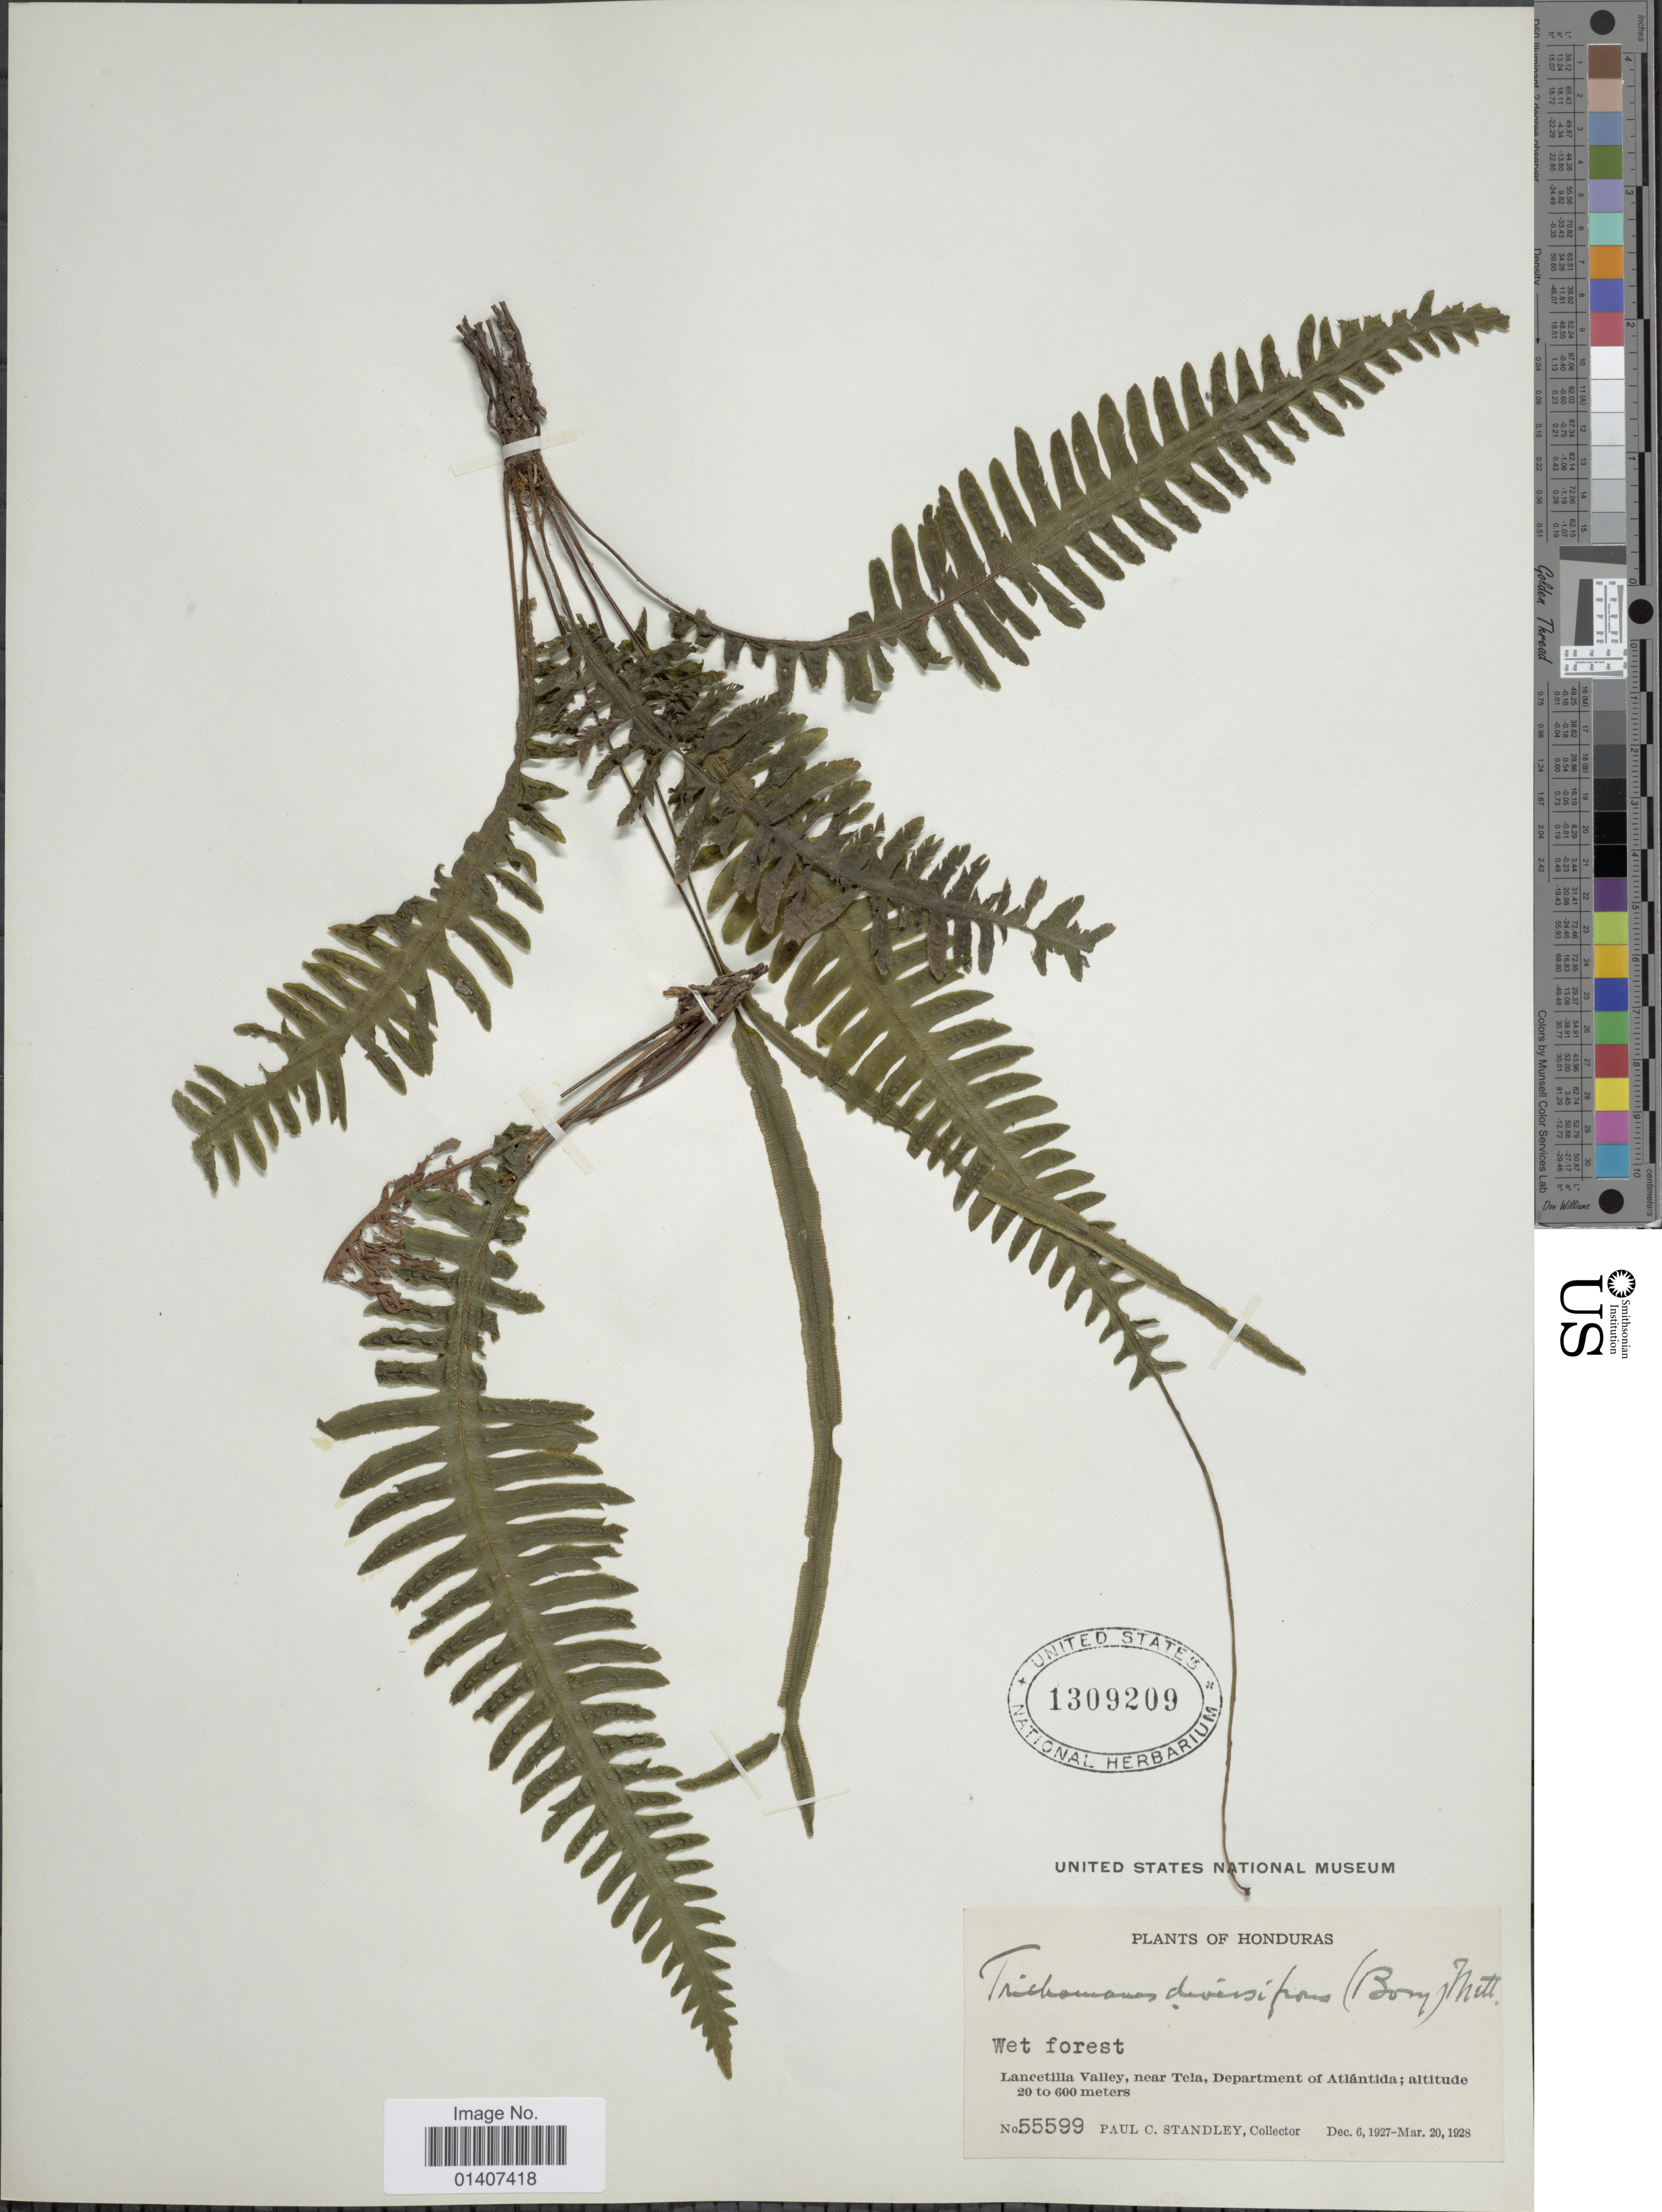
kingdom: Plantae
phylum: Tracheophyta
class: Polypodiopsida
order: Hymenophyllales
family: Hymenophyllaceae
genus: Trichomanes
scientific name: Trichomanes diversifrons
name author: (Bory) Mett. ex Sadeb.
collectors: P. C. Standley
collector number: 55599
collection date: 1927-12-06/1928-03-20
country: Honduras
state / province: Atlántida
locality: Lancetilla valley, near Tela, Department of Atlantida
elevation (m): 20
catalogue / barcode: US 1309209